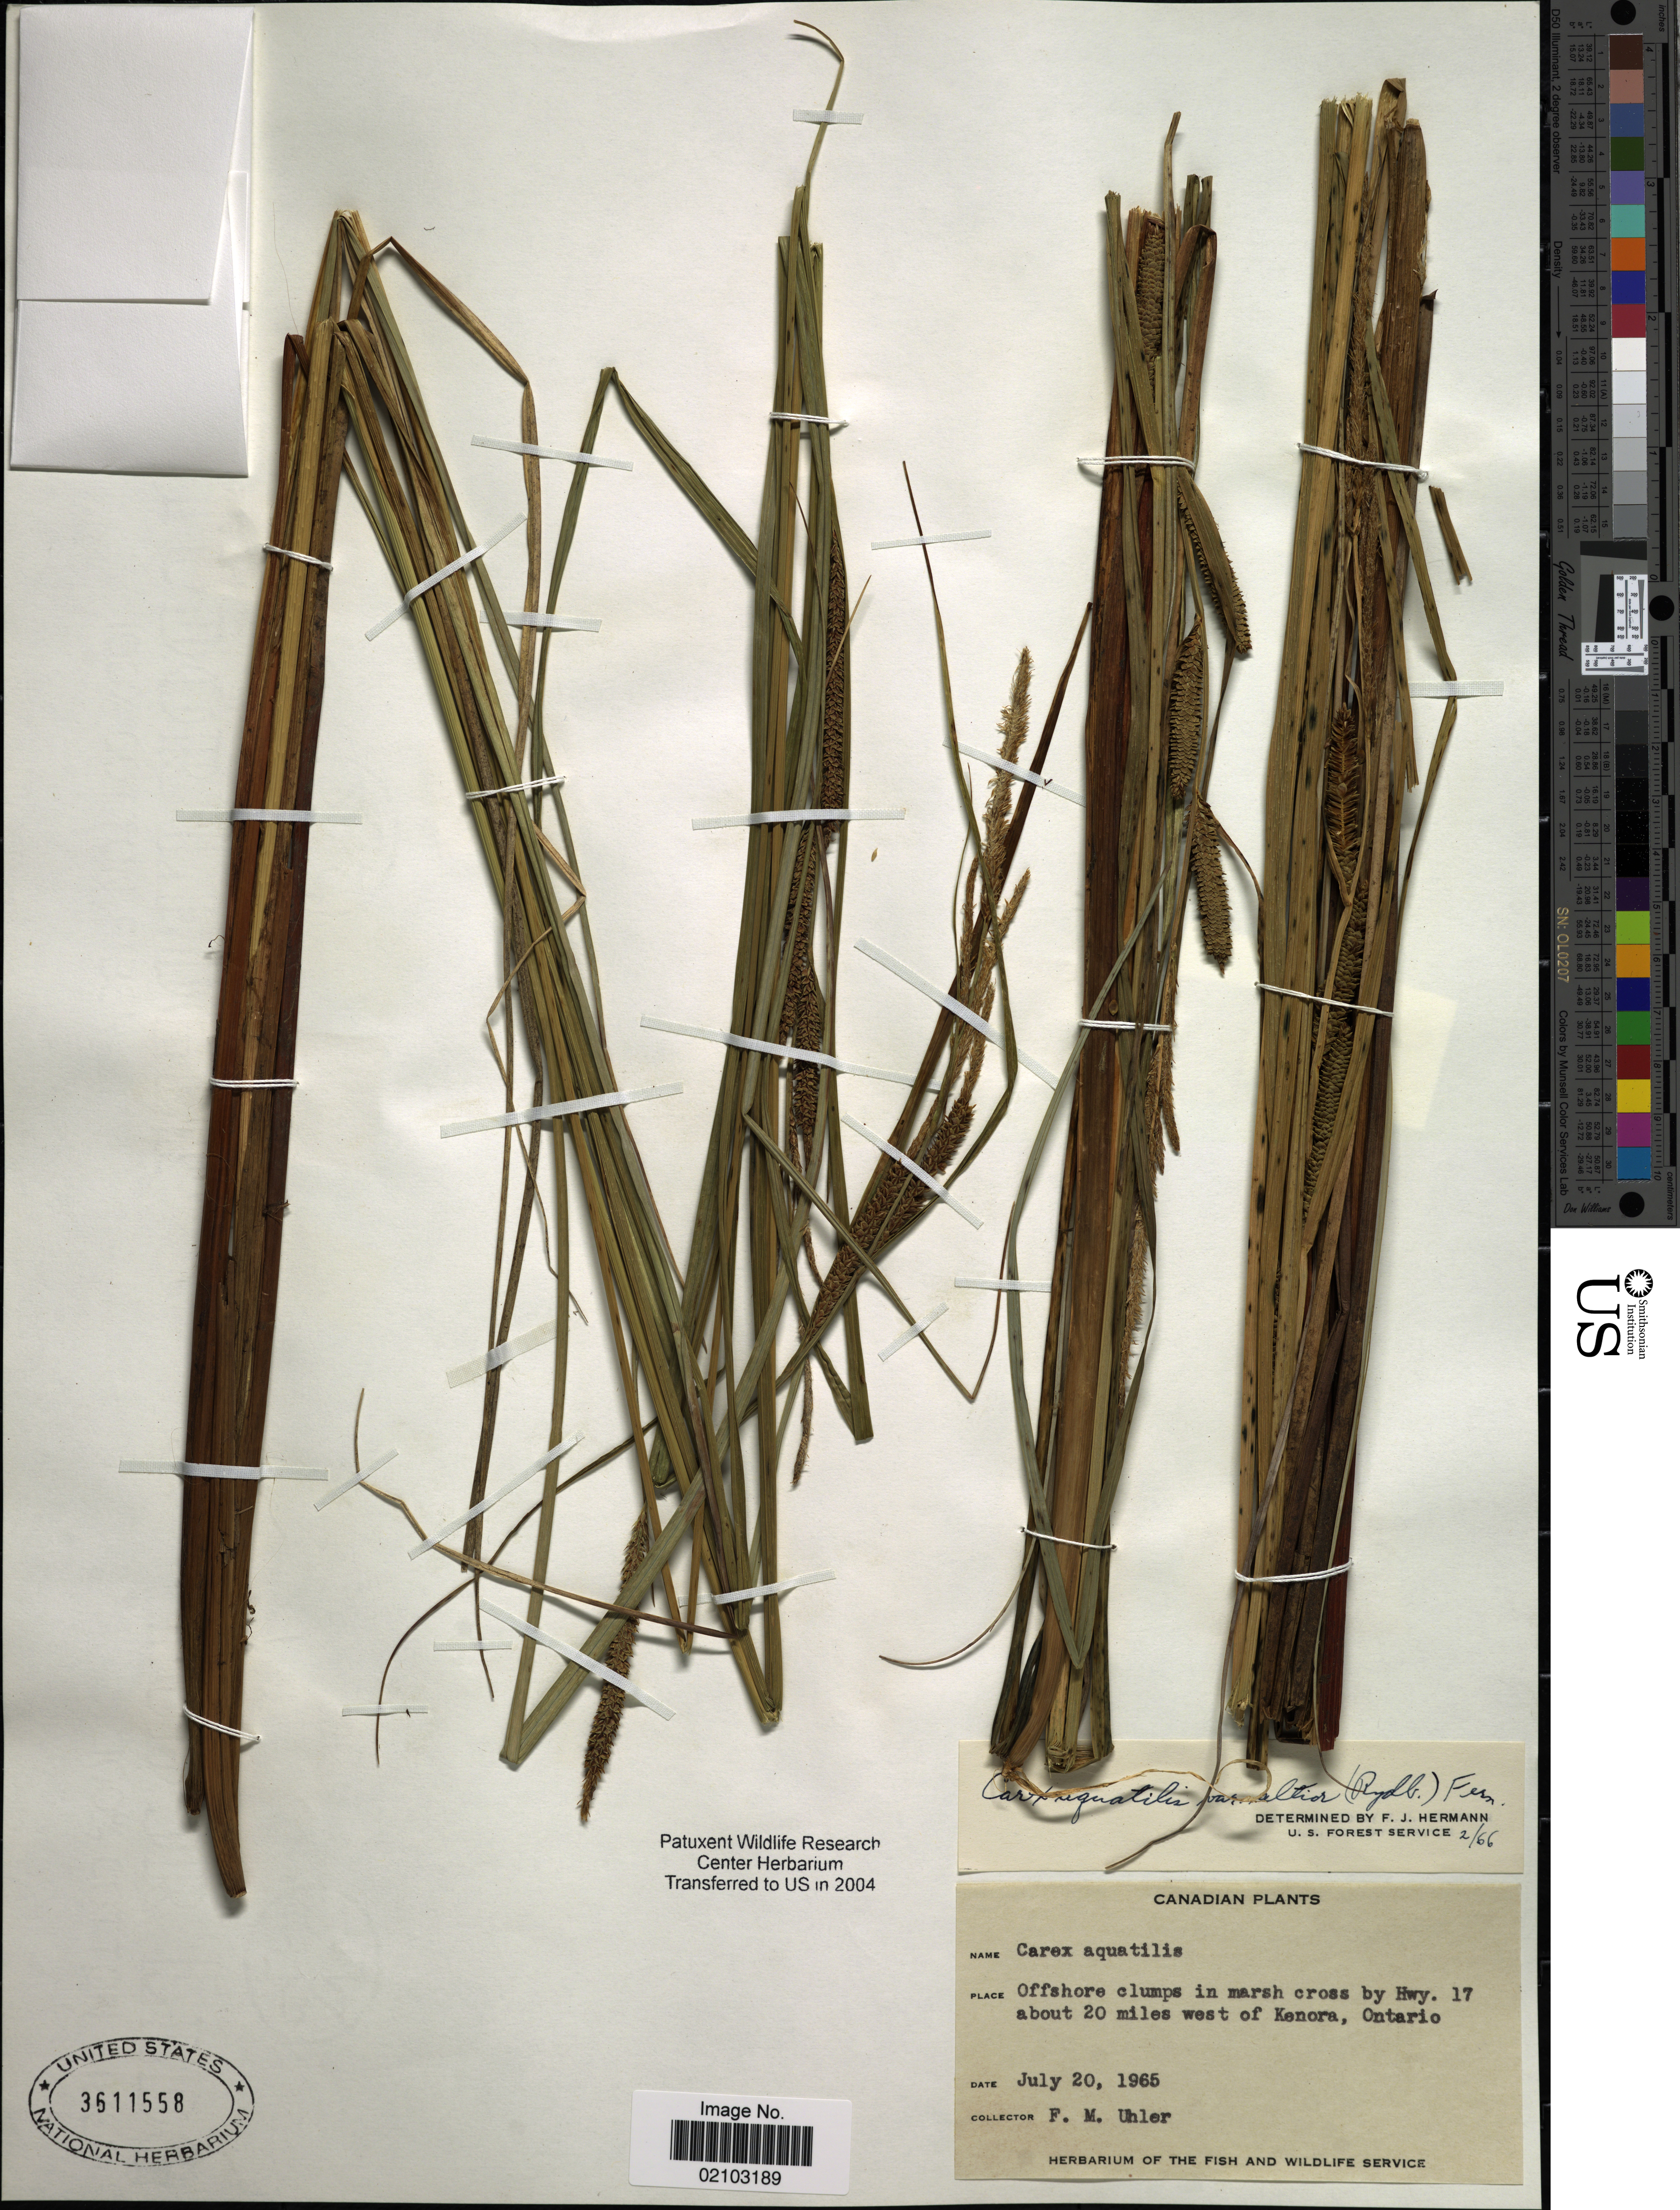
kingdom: Plantae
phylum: Tracheophyta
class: Liliopsida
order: Poales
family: Cyperaceae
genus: Carex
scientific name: Carex aquatilis var. altior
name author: (Rydb.) Fernald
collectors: F. M. Uhler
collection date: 1965-07-20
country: Canada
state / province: Ontario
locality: Offshore clumps in marsh cross by Hwy. 17 about 20 miles west of Kenora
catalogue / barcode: US 3611558